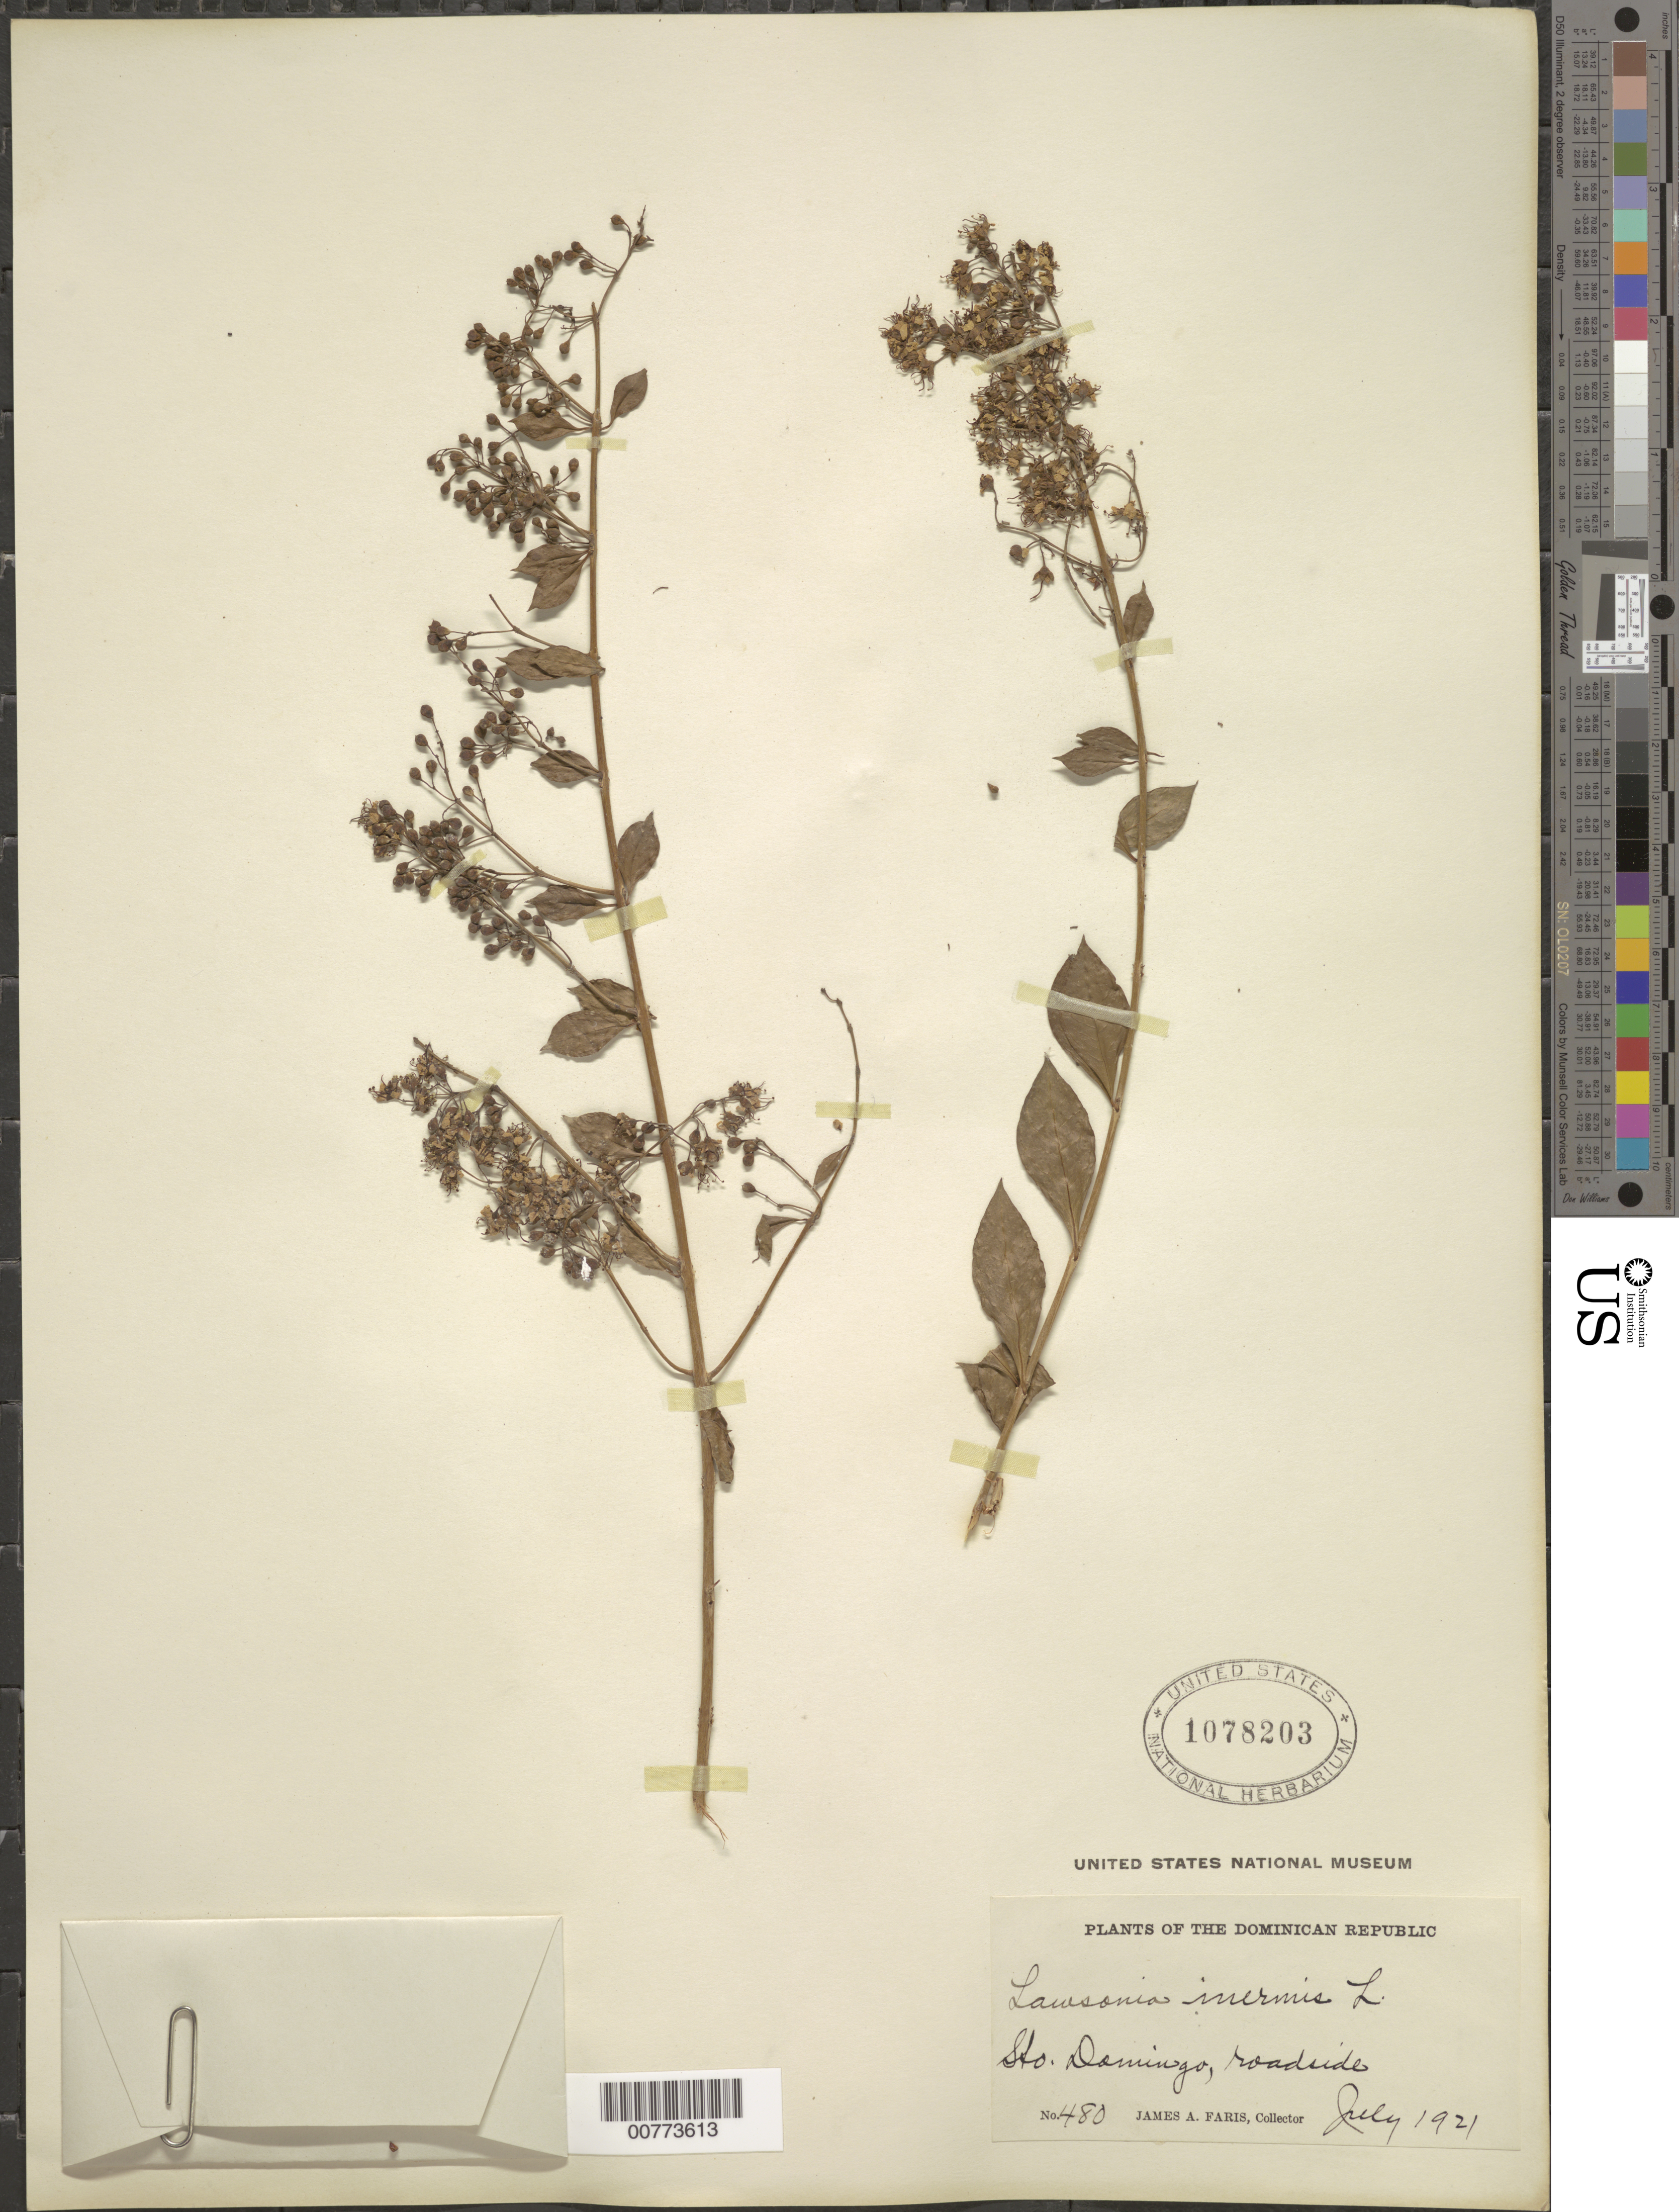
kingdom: Plantae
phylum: Tracheophyta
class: Magnoliopsida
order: Myrtales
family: Lythraceae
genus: Lawsonia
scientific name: Lawsonia inermis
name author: L.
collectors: J. Faris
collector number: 480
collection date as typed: Jul 1910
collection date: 1910-07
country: Dominican Republic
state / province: San Cristóbal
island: Hispaniola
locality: Sto. Domingo.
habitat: Roadside.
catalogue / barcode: US 1078203